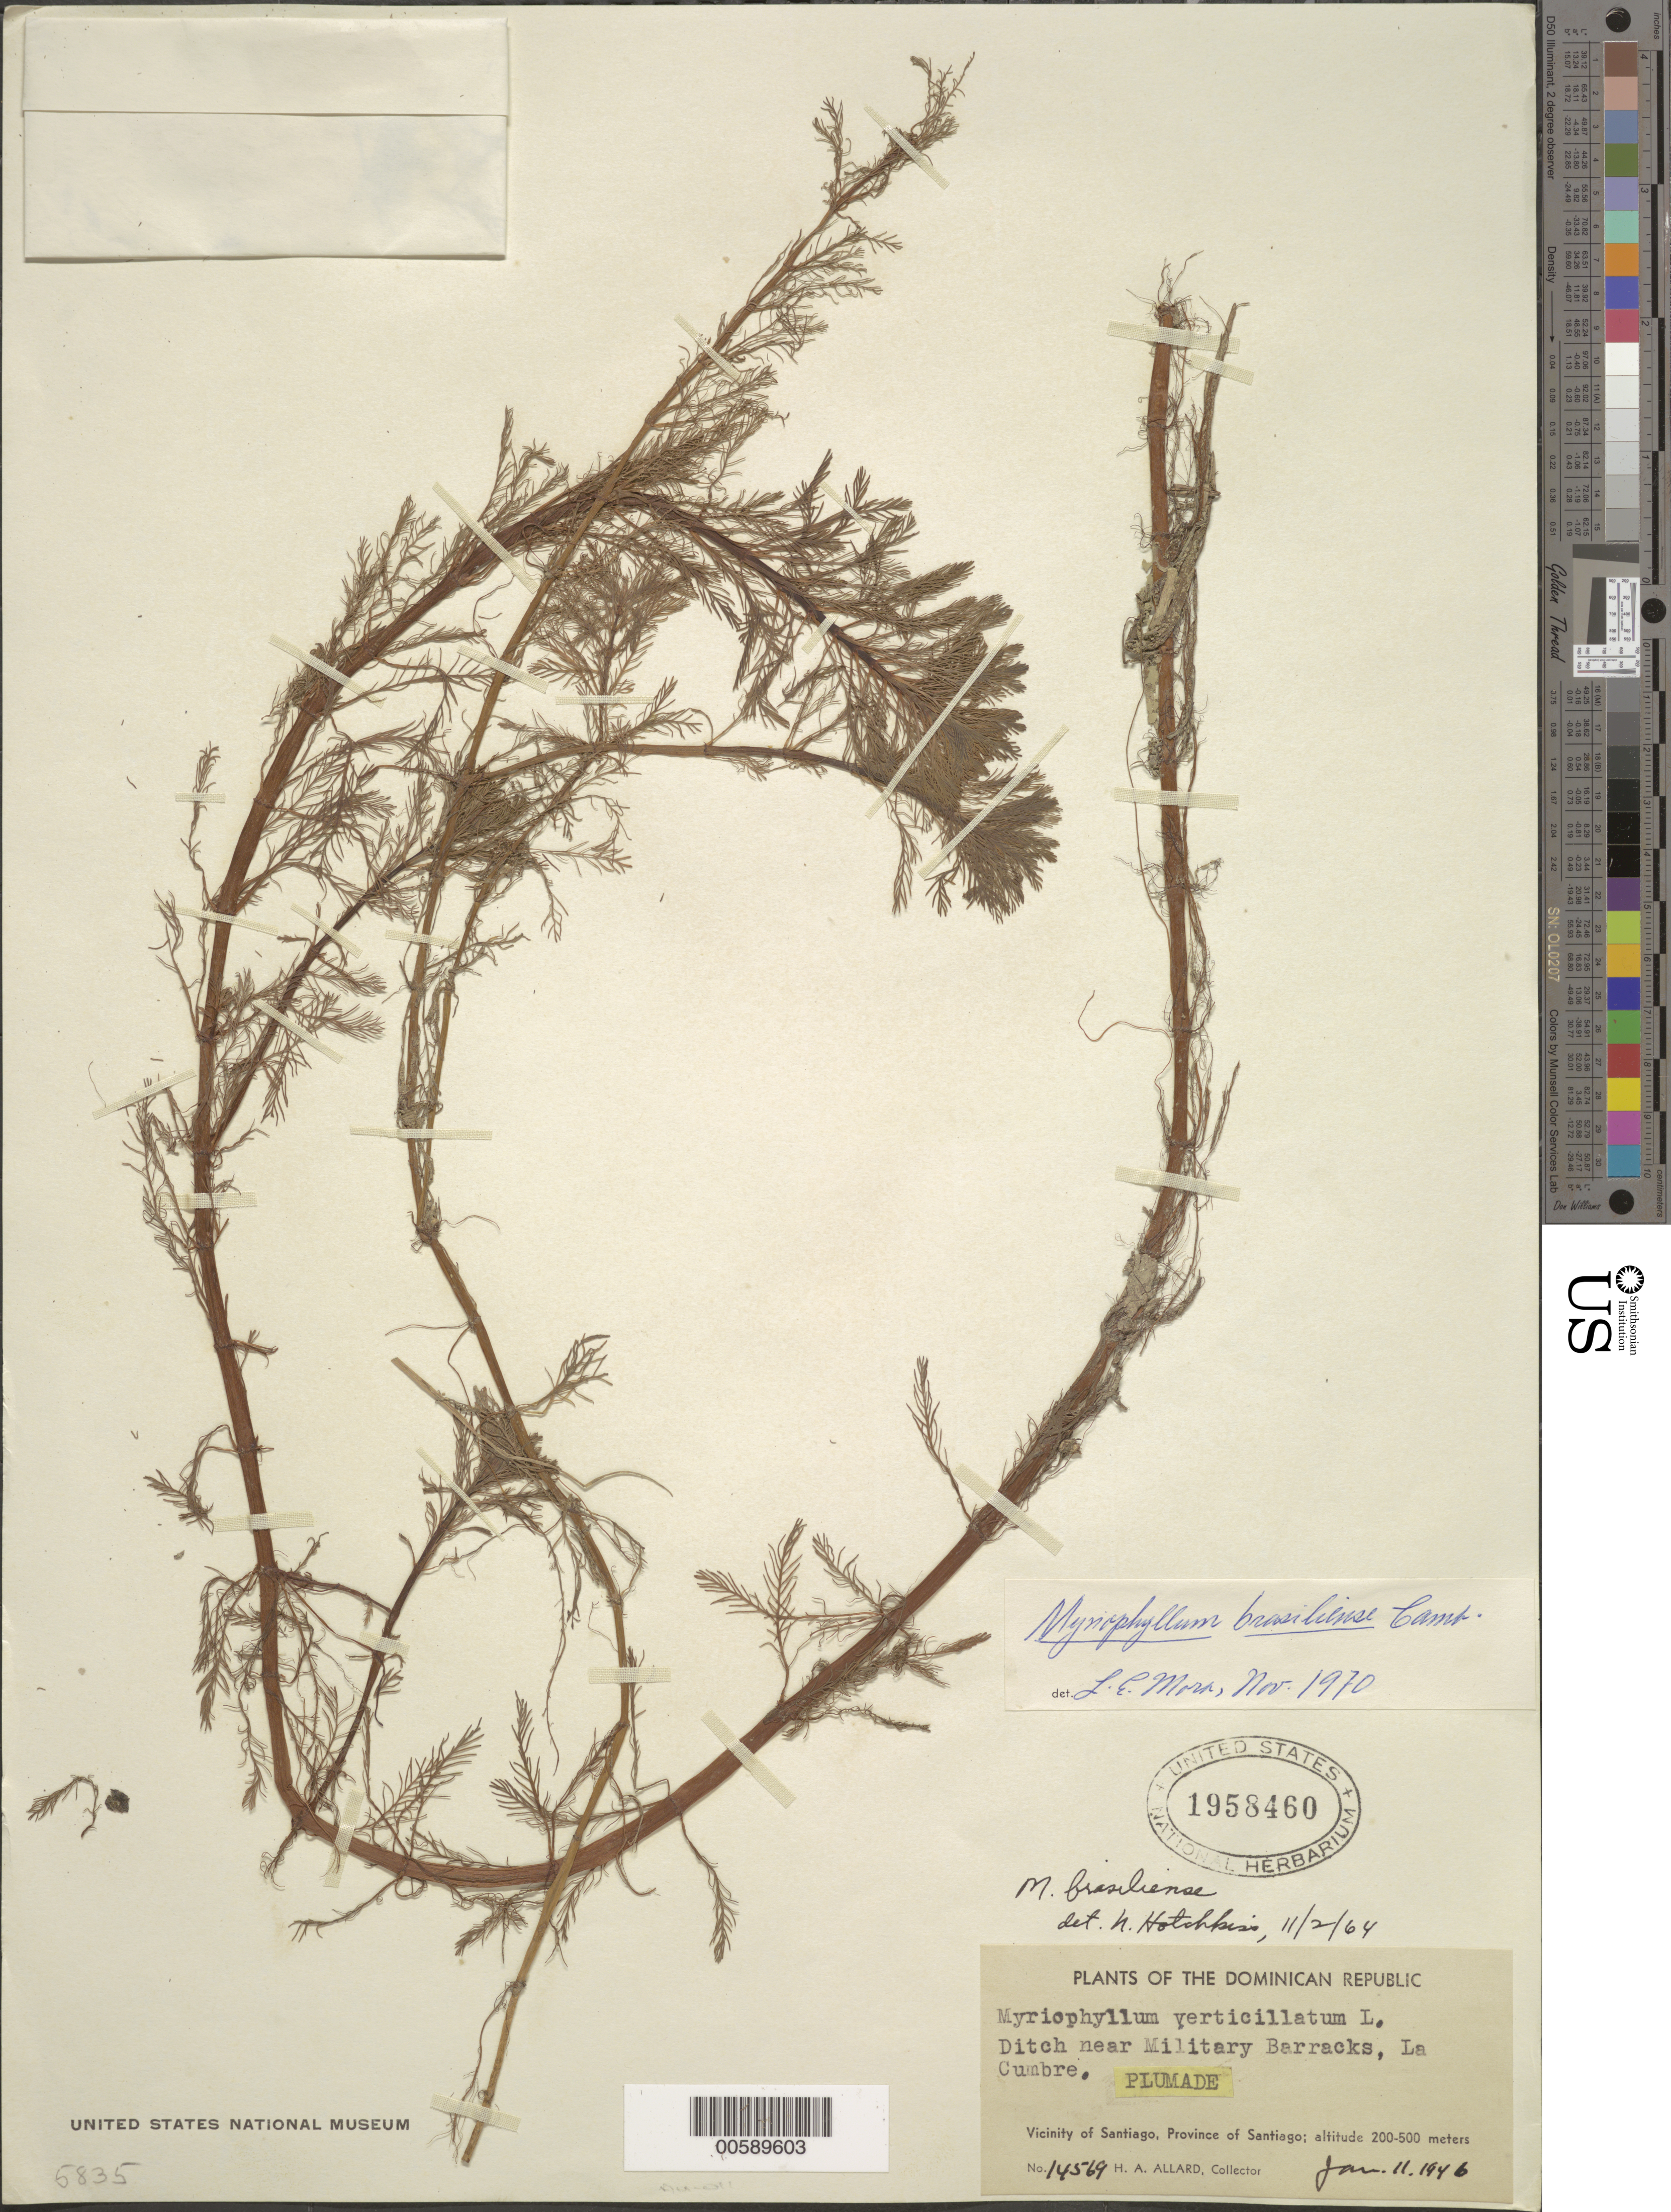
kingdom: Plantae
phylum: Tracheophyta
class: Magnoliopsida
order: Saxifragales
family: Haloragaceae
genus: Myriophyllum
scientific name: Myriophyllum brasiliense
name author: Cambess.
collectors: H. A. Allard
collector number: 14569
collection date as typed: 11 Jan 1946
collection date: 1946-01-11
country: Dominican Republic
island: Hispaniola Island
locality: Near Military Barracks, La Cumbre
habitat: ditch near military barracks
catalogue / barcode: US 1958460